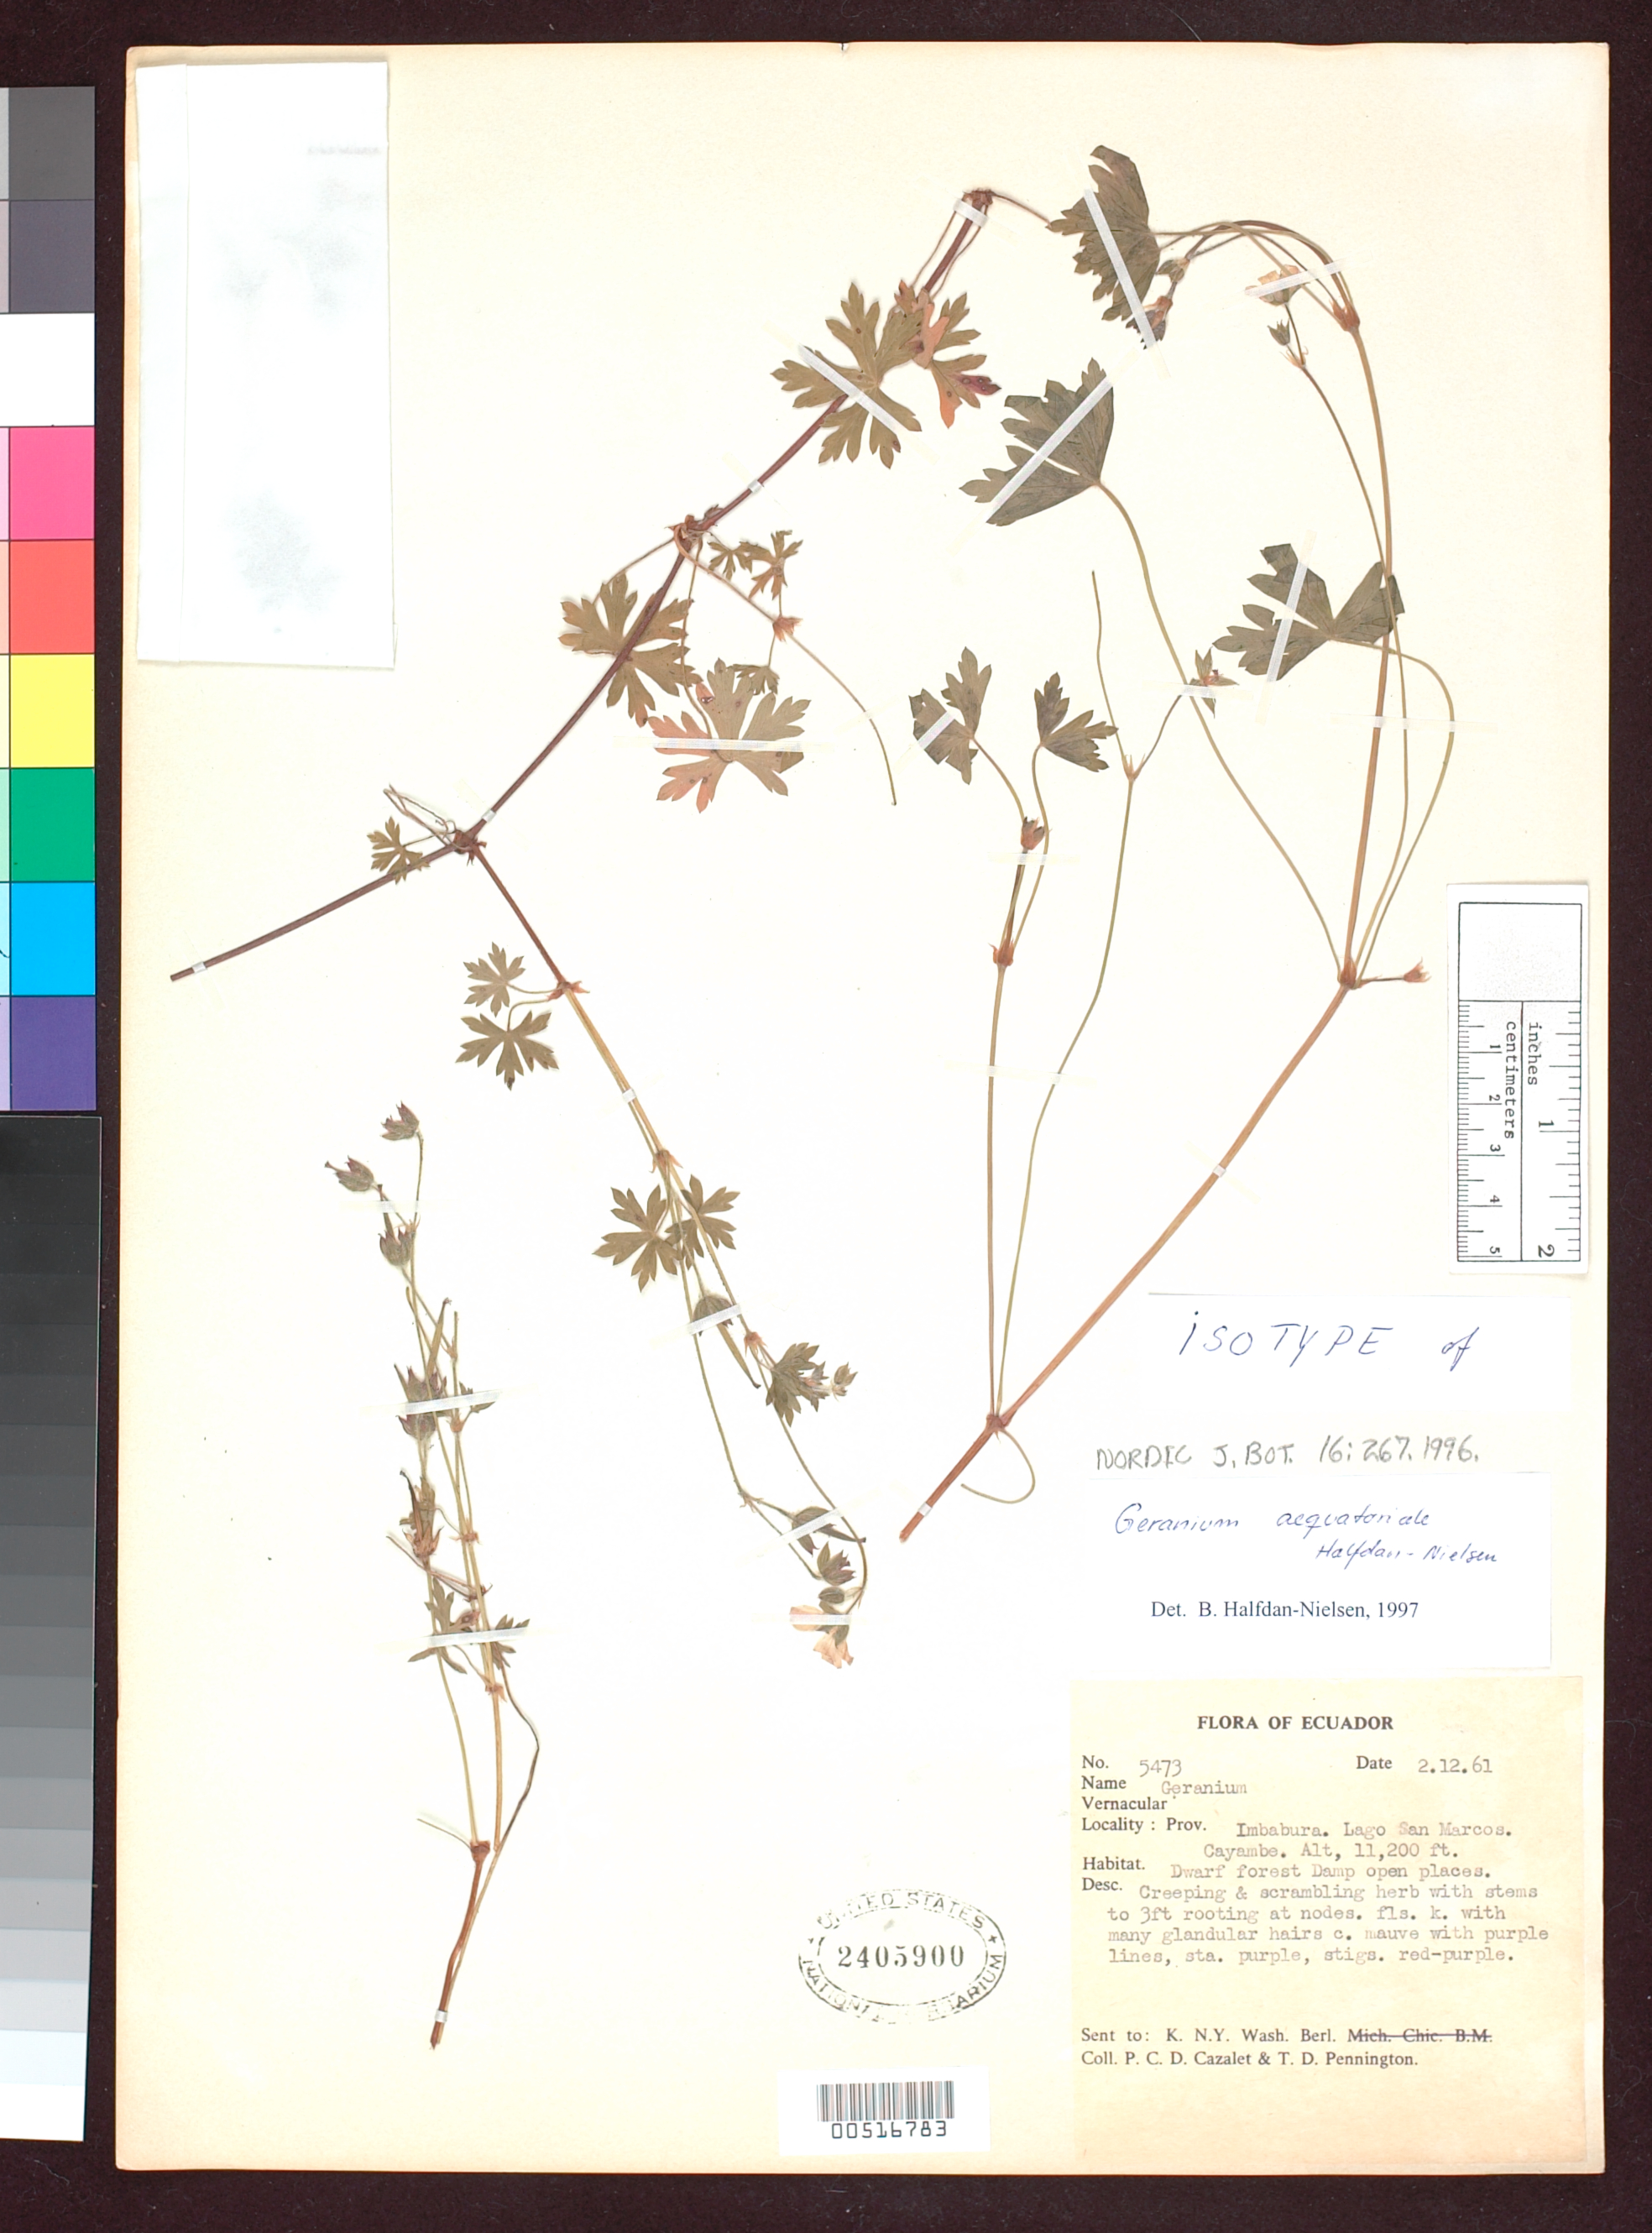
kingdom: Plantae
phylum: Tracheophyta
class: Magnoliopsida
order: Geraniales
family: Geraniaceae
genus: Geranium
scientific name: Geranium aequatoriale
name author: Halfd.-Niels.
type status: Isotype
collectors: P. C. D. Cazalet & T. D. Pennington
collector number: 5473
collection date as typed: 02 Dec 1961 or 12 Feb 1961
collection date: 1961-02-12 or 1961-12-02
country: Ecuador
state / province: Imbabura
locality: Lago San Marcos, Cayambe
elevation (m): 3414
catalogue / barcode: US 2405900